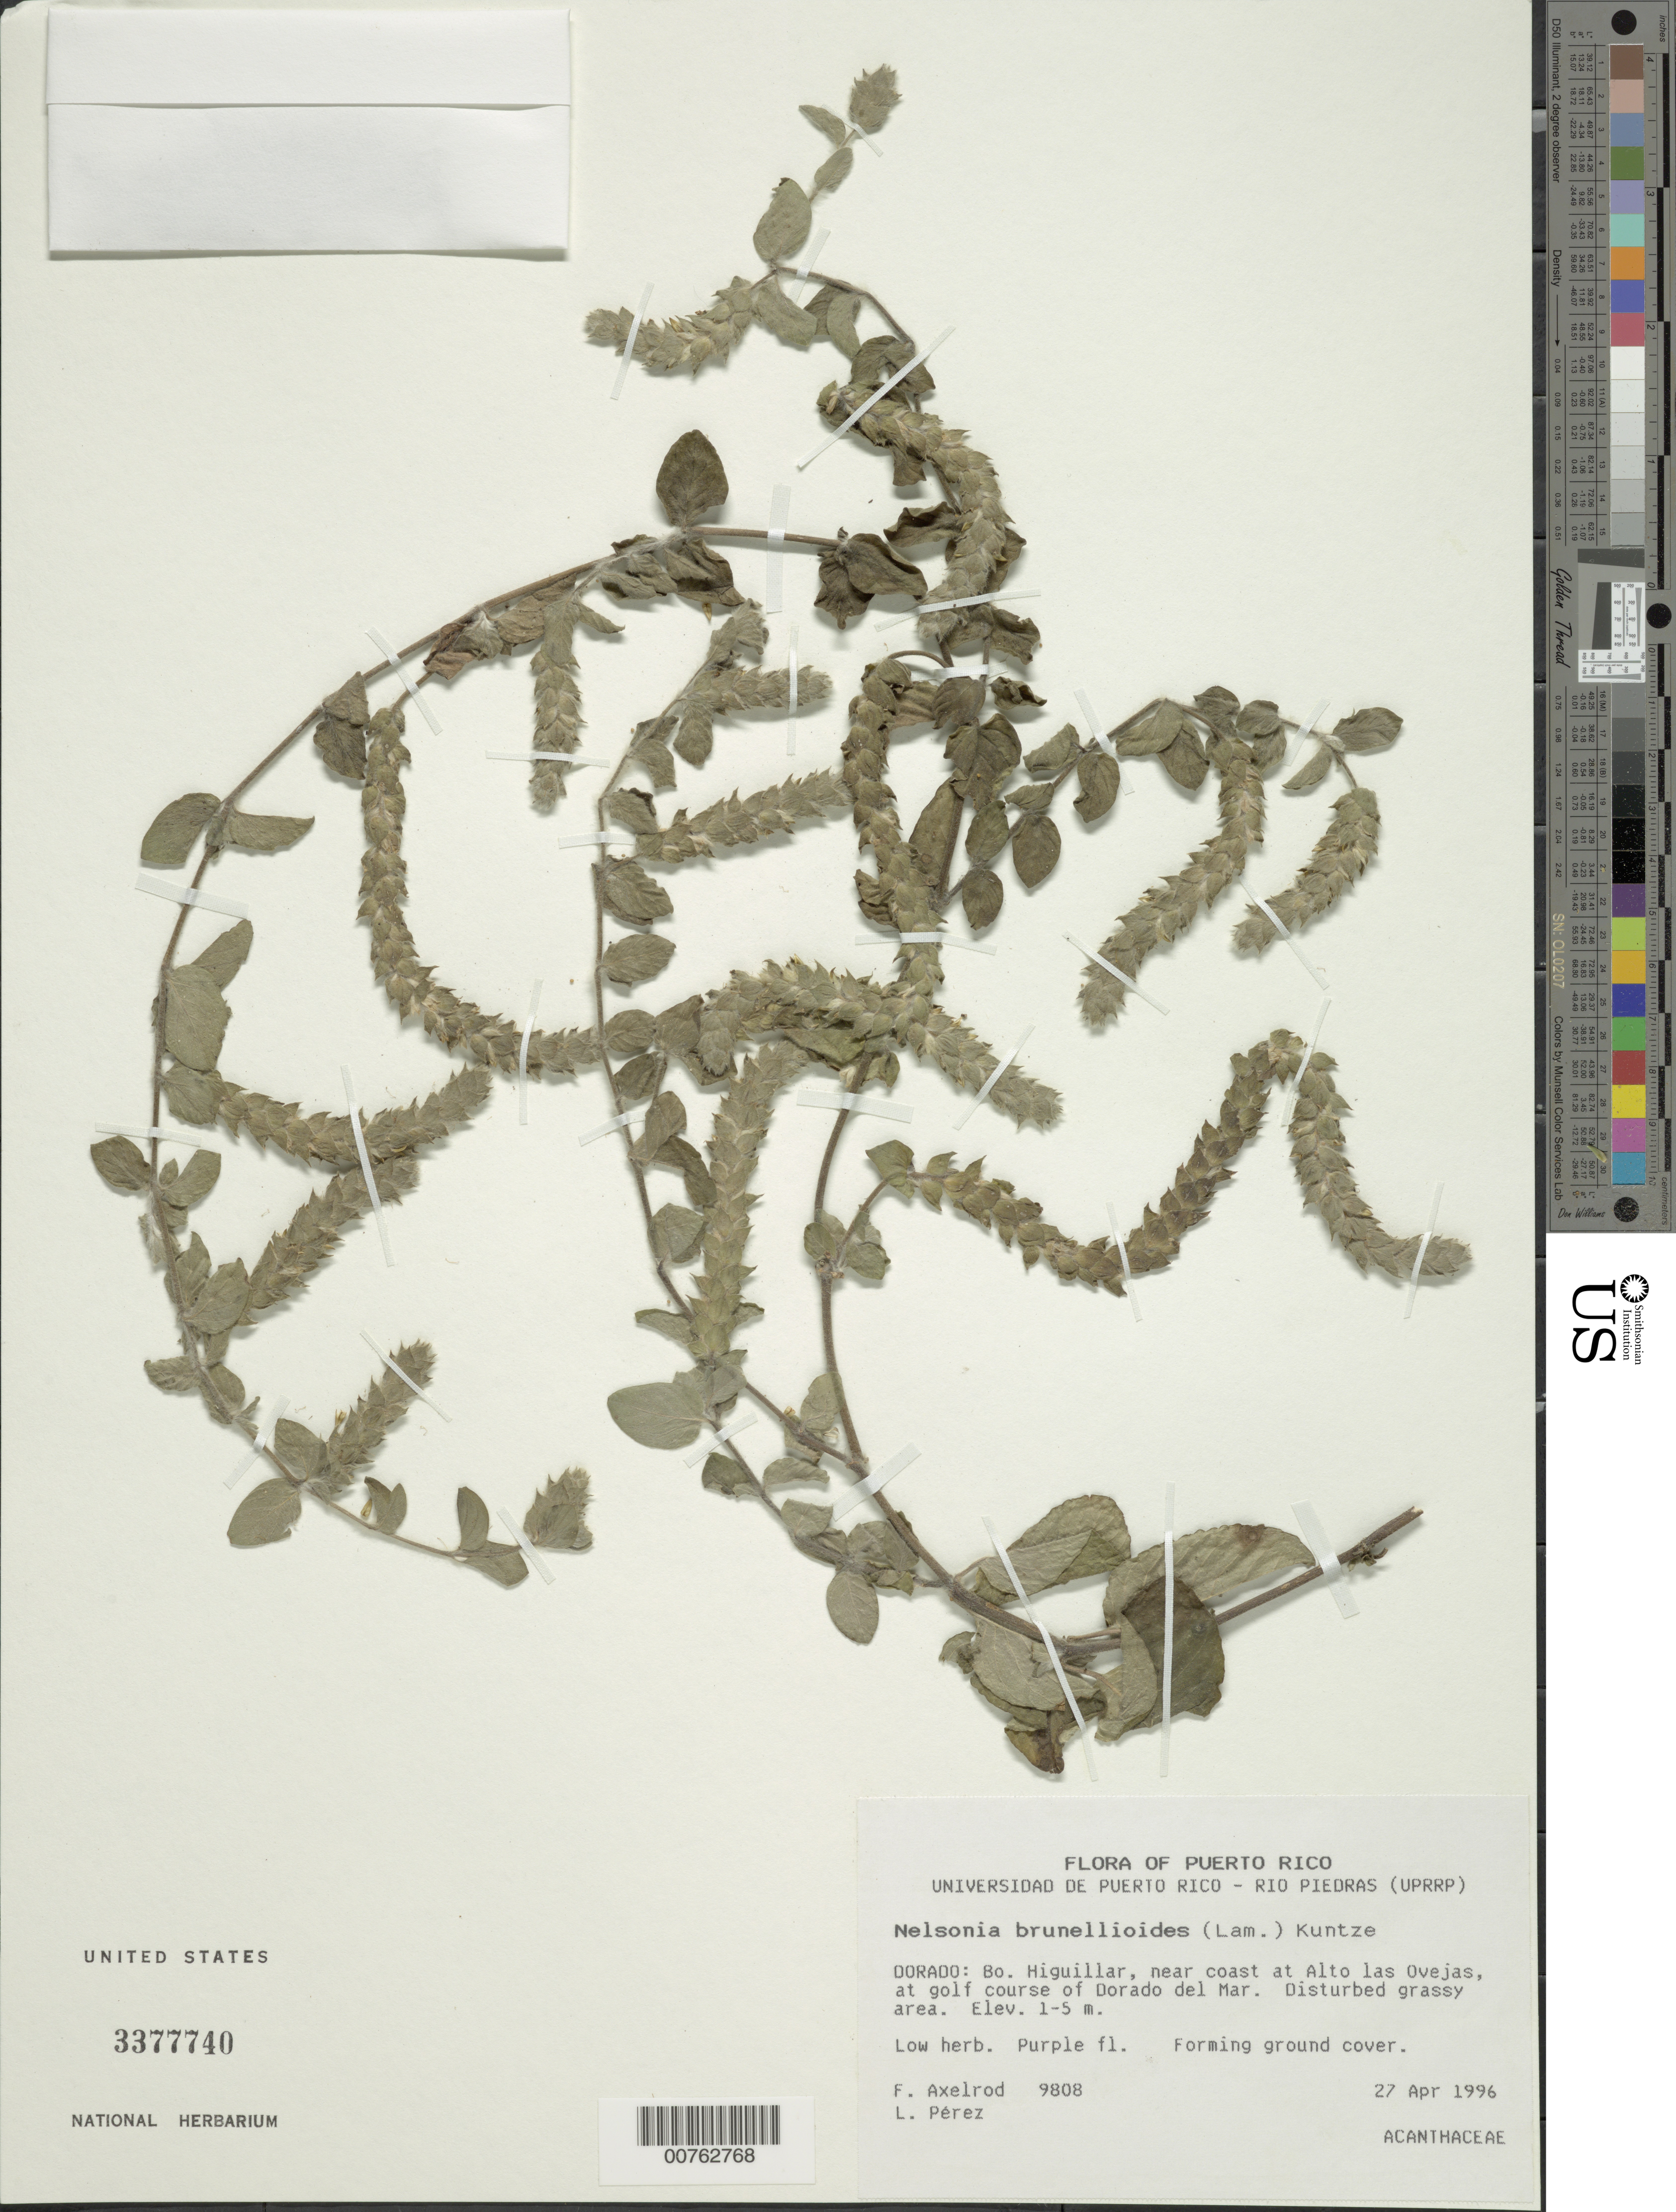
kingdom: Plantae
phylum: Tracheophyta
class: Magnoliopsida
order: Lamiales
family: Acanthaceae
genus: Nelsonia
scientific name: Nelsonia canescens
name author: (Lam.) Spreng.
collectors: F. S. Axelrod & L. Perez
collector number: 9808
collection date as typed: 27 Apr 1996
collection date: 1996-04-27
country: Puerto Rico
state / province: Dorado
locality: Dorado: Bo. Higuillar, near coast at Alto Las Ovejas, at golf course of Dorado del Mar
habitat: Disturbed grassy area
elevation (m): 1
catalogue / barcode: US 3377740